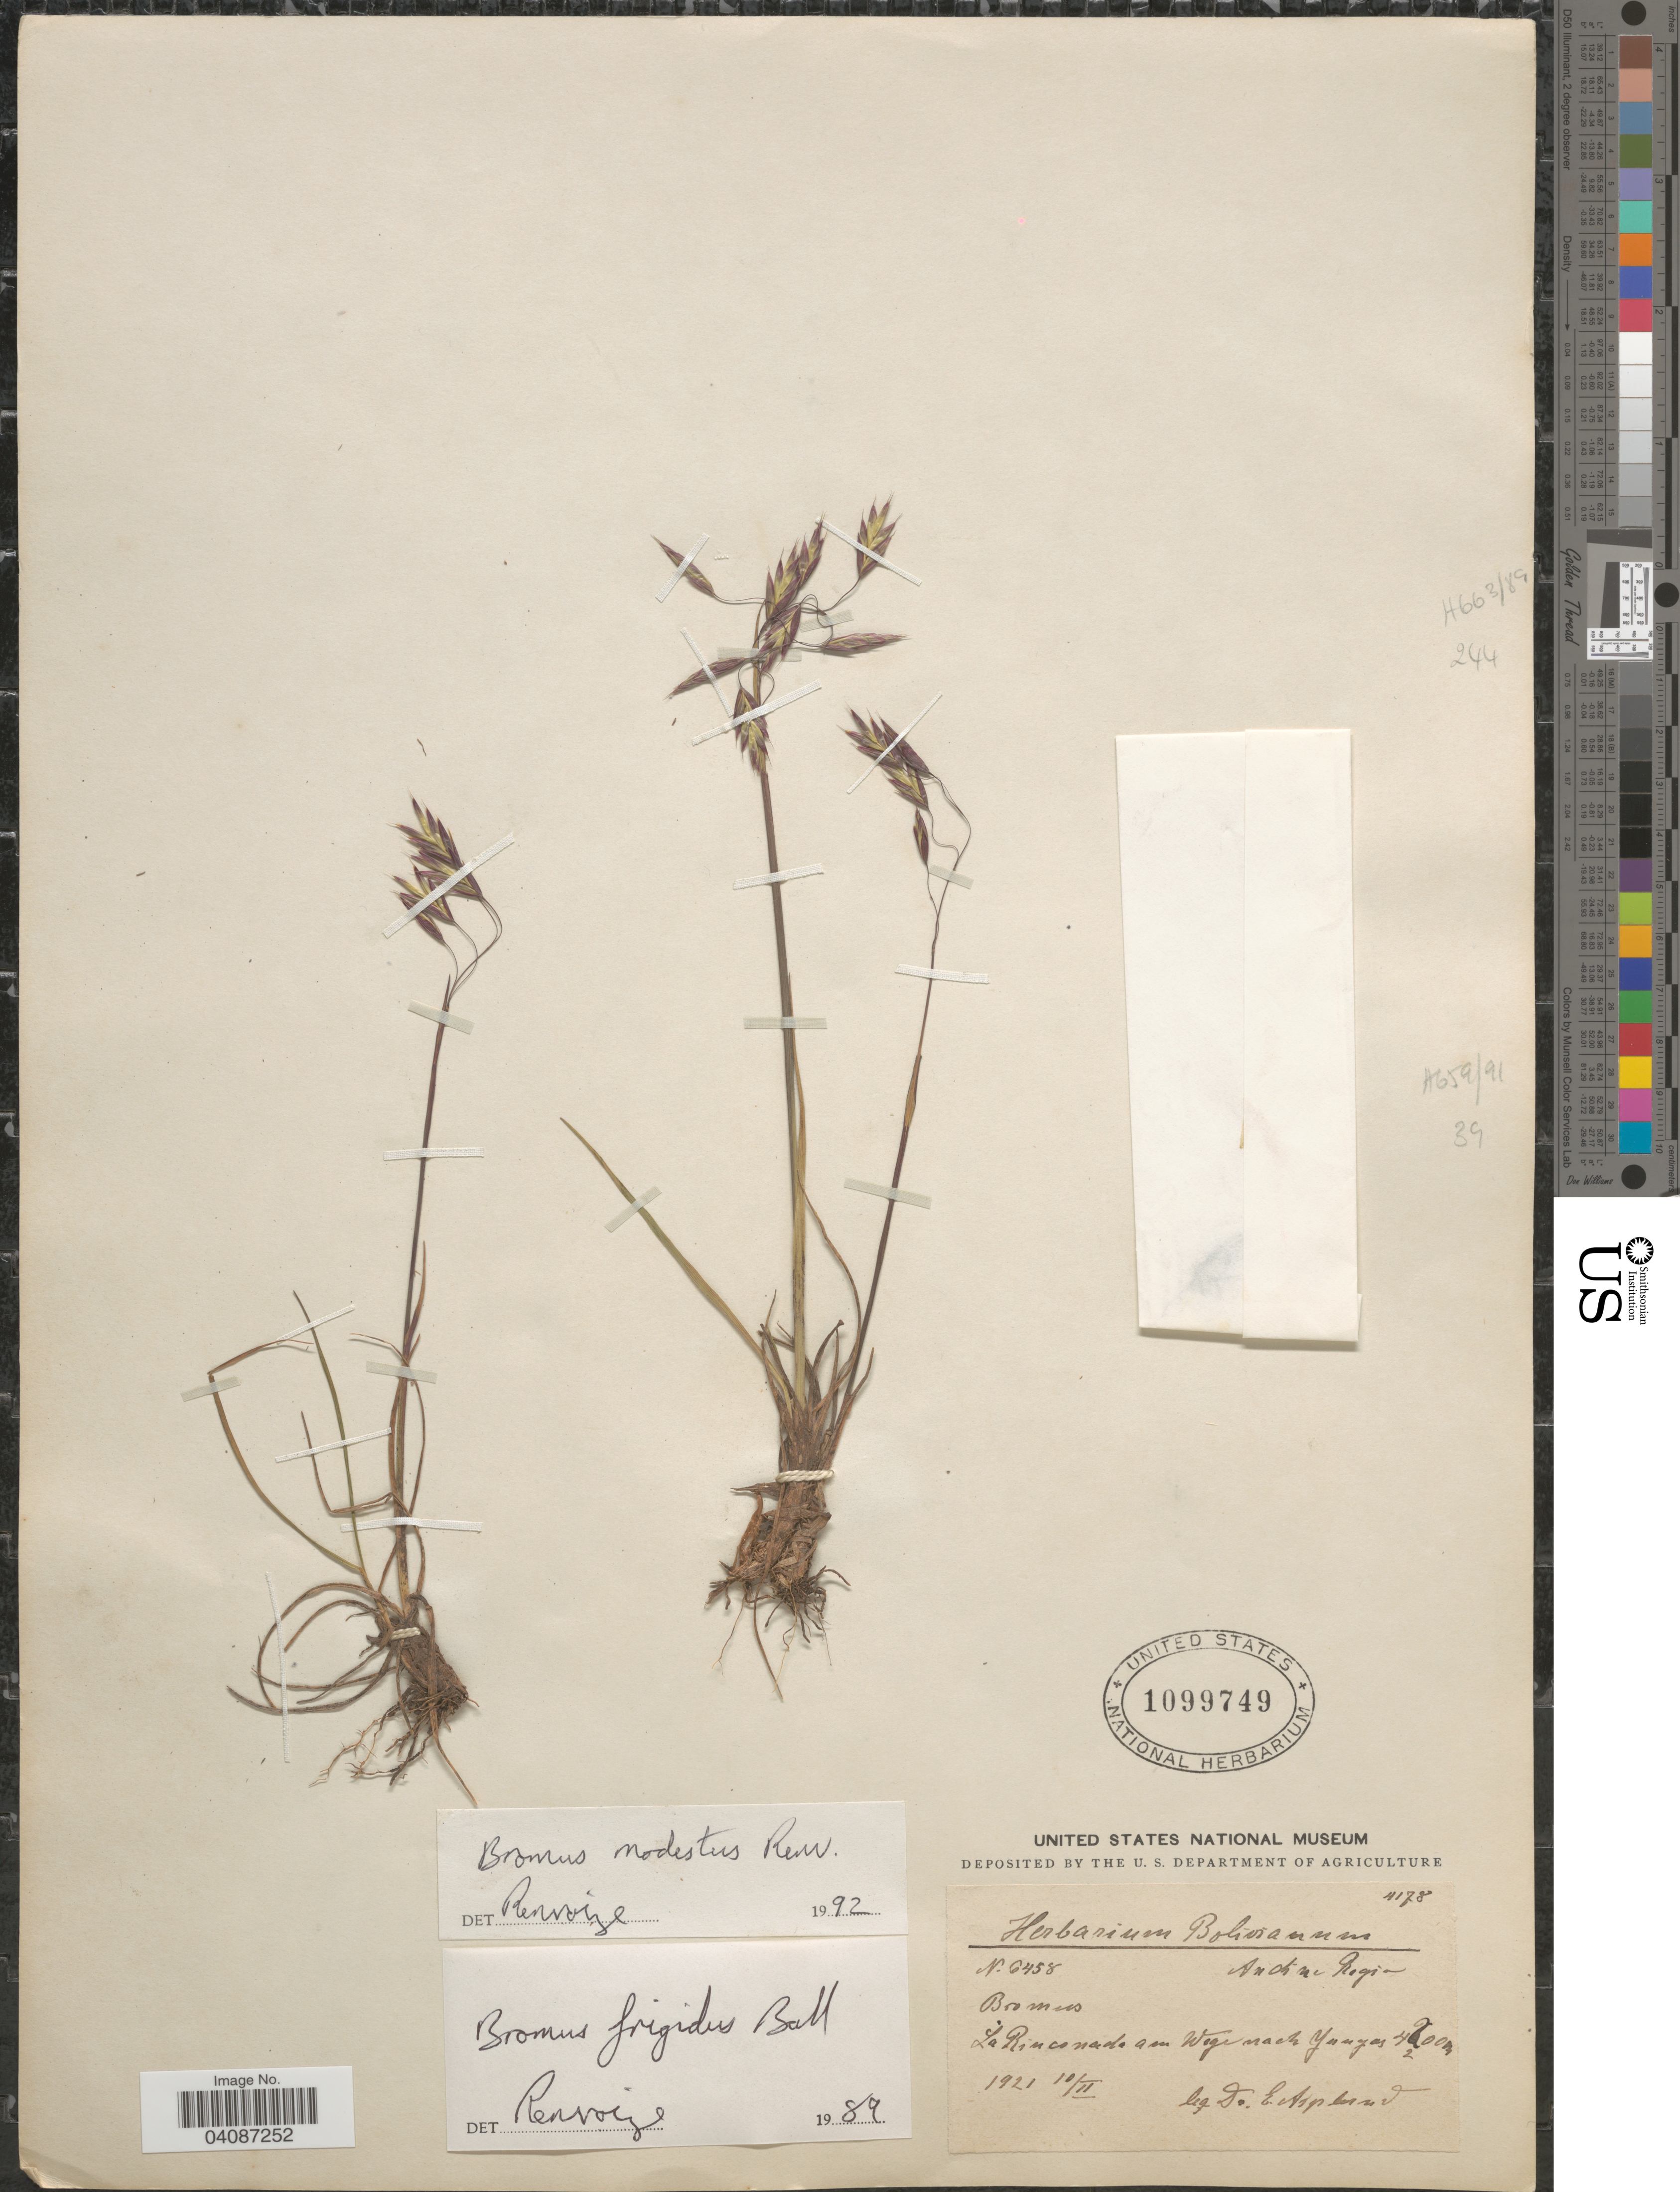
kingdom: Plantae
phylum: Tracheophyta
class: Liliopsida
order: Poales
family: Poaceae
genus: Bromus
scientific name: Bromus modestus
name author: Renvoize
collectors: E. Asplund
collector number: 6458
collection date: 1921-02-10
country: Bolivia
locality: Andine Region. La Rinconada am Wege nach Yungas.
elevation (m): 4200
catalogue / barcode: US 1099749